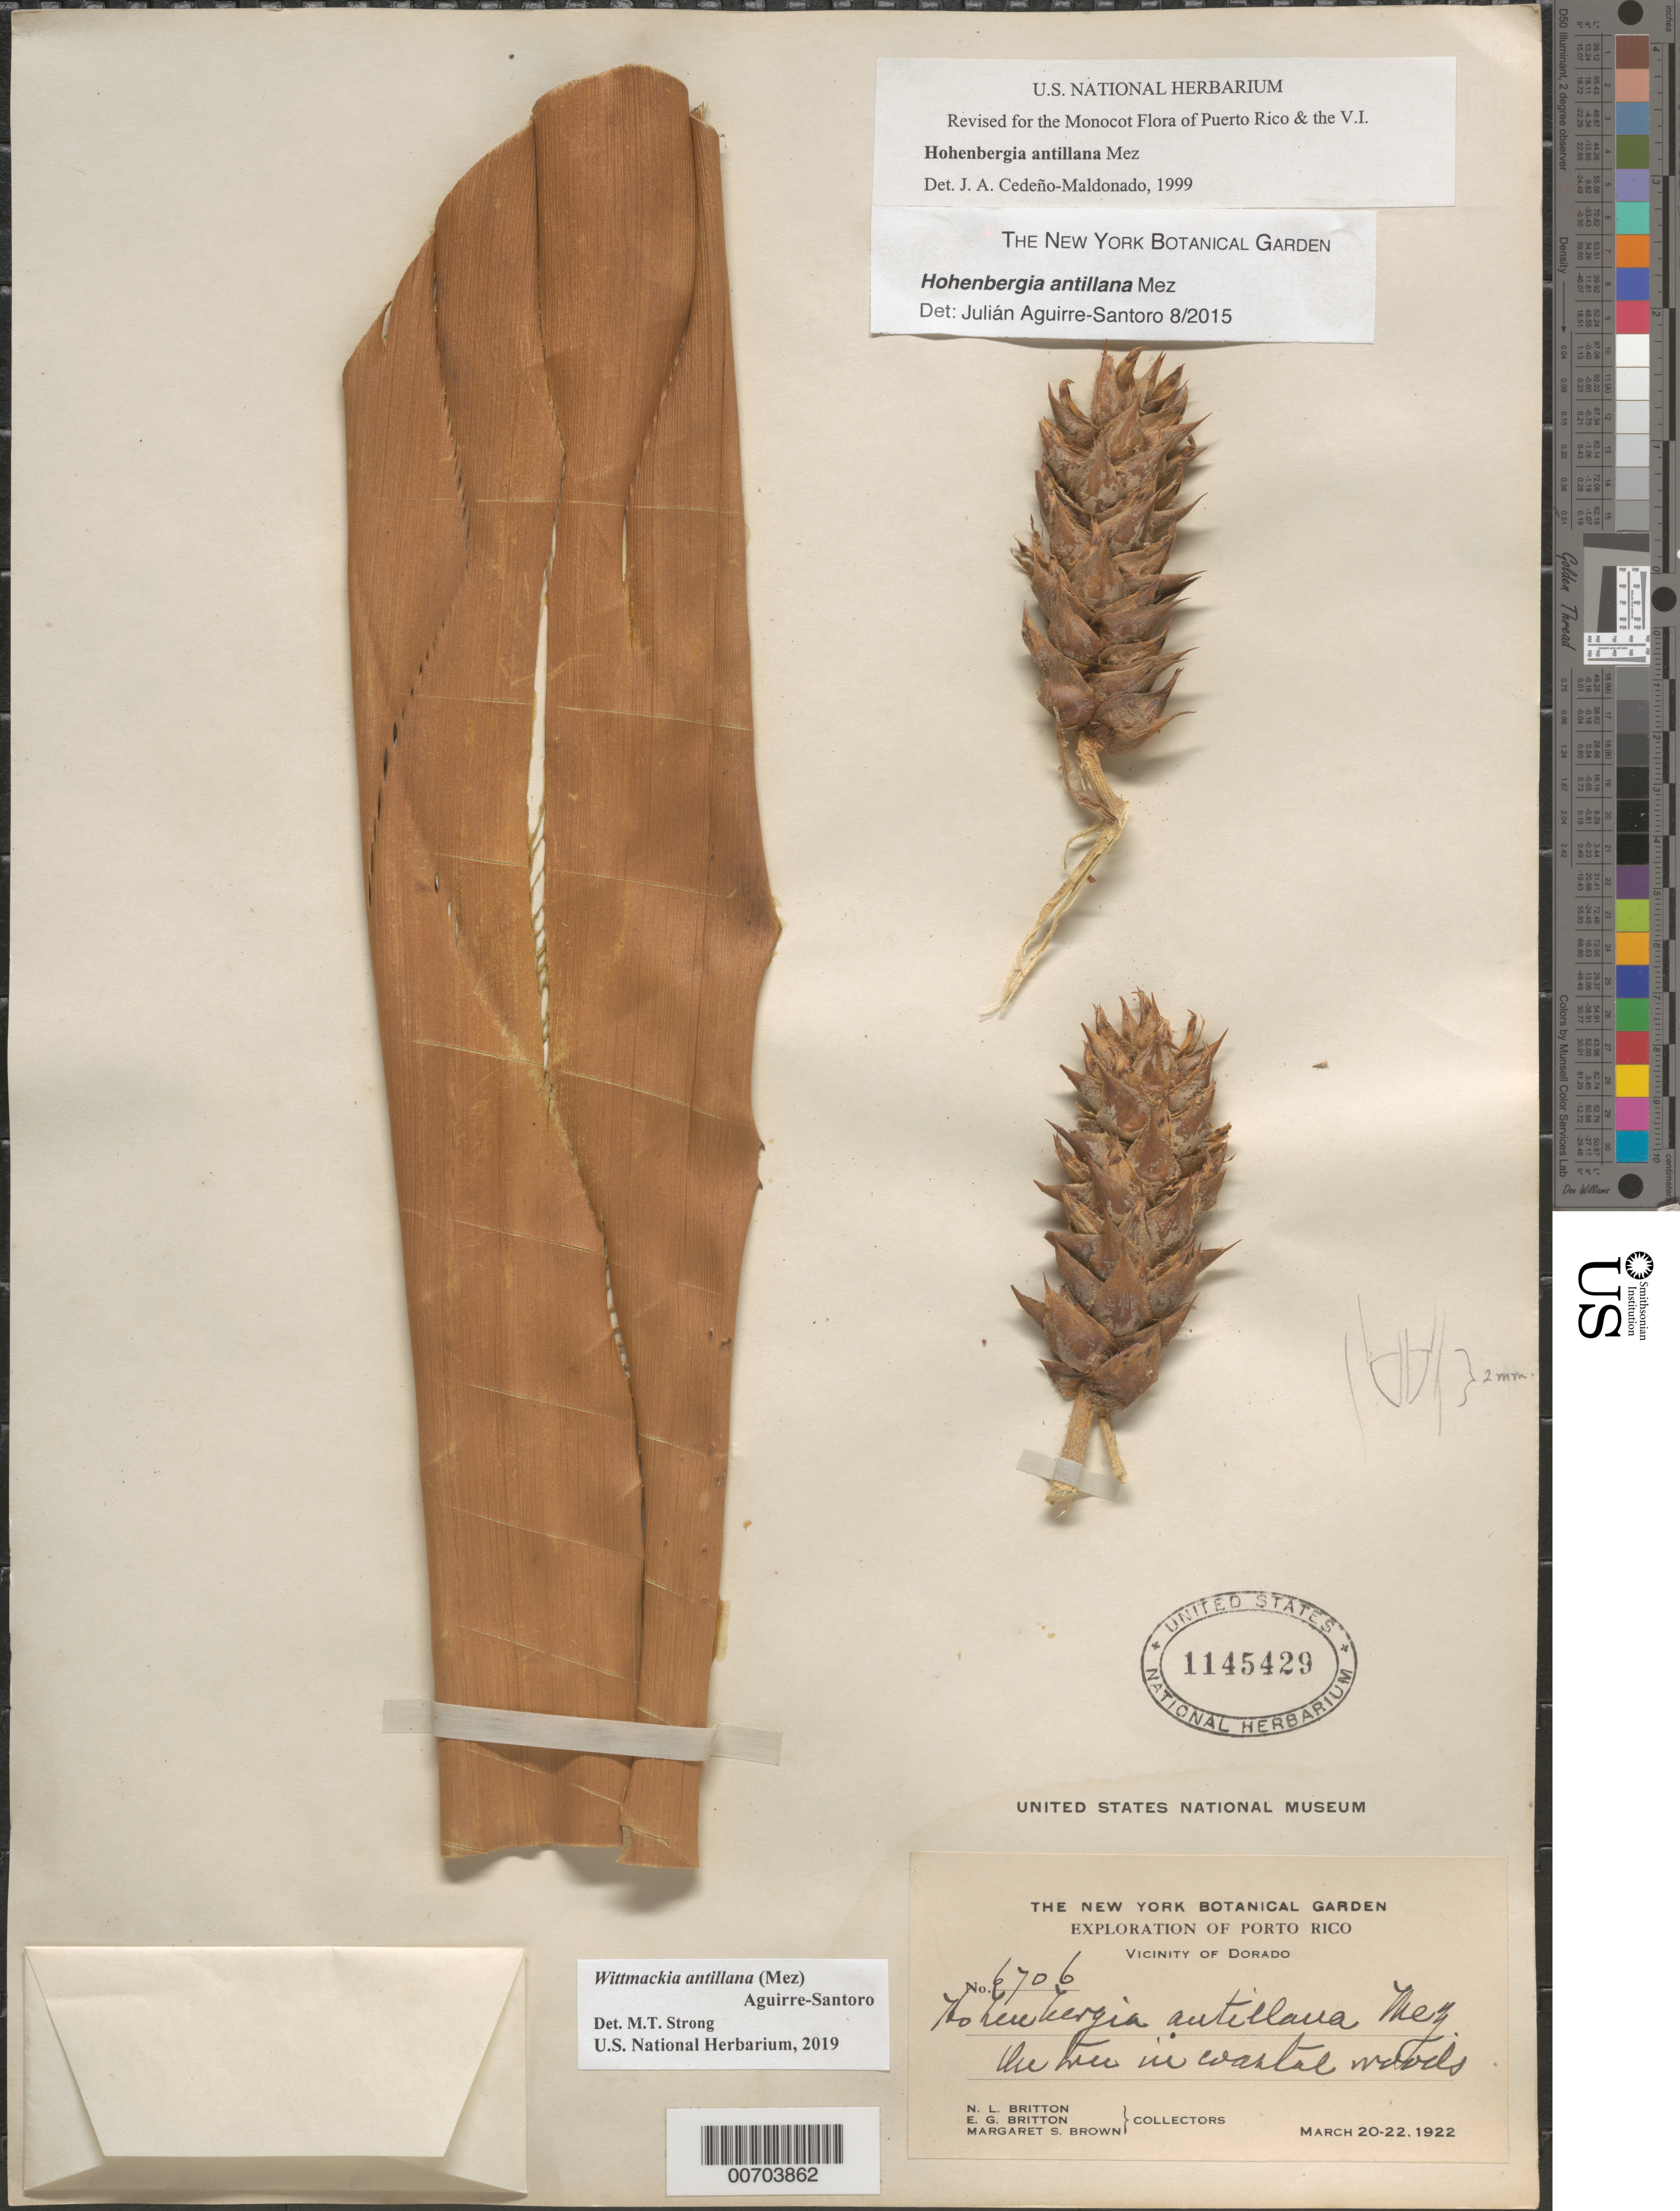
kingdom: Plantae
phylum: Tracheophyta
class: Liliopsida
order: Poales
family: Bromeliaceae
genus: Wittmackia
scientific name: Wittmackia antillana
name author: (Mez) Aguirre-Santoro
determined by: Strong, Mark T., (BOT), Smithsonian Institution - National Museum of Natural History (UNITED STATES)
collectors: N. Britton, E. G. Britton & M. S. Brown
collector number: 6706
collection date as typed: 20 Mar 1922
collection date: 1922-03-20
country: Puerto Rico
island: Greater Antilles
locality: Dorado, vic of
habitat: On a tree in coastal woods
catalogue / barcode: US 1145429